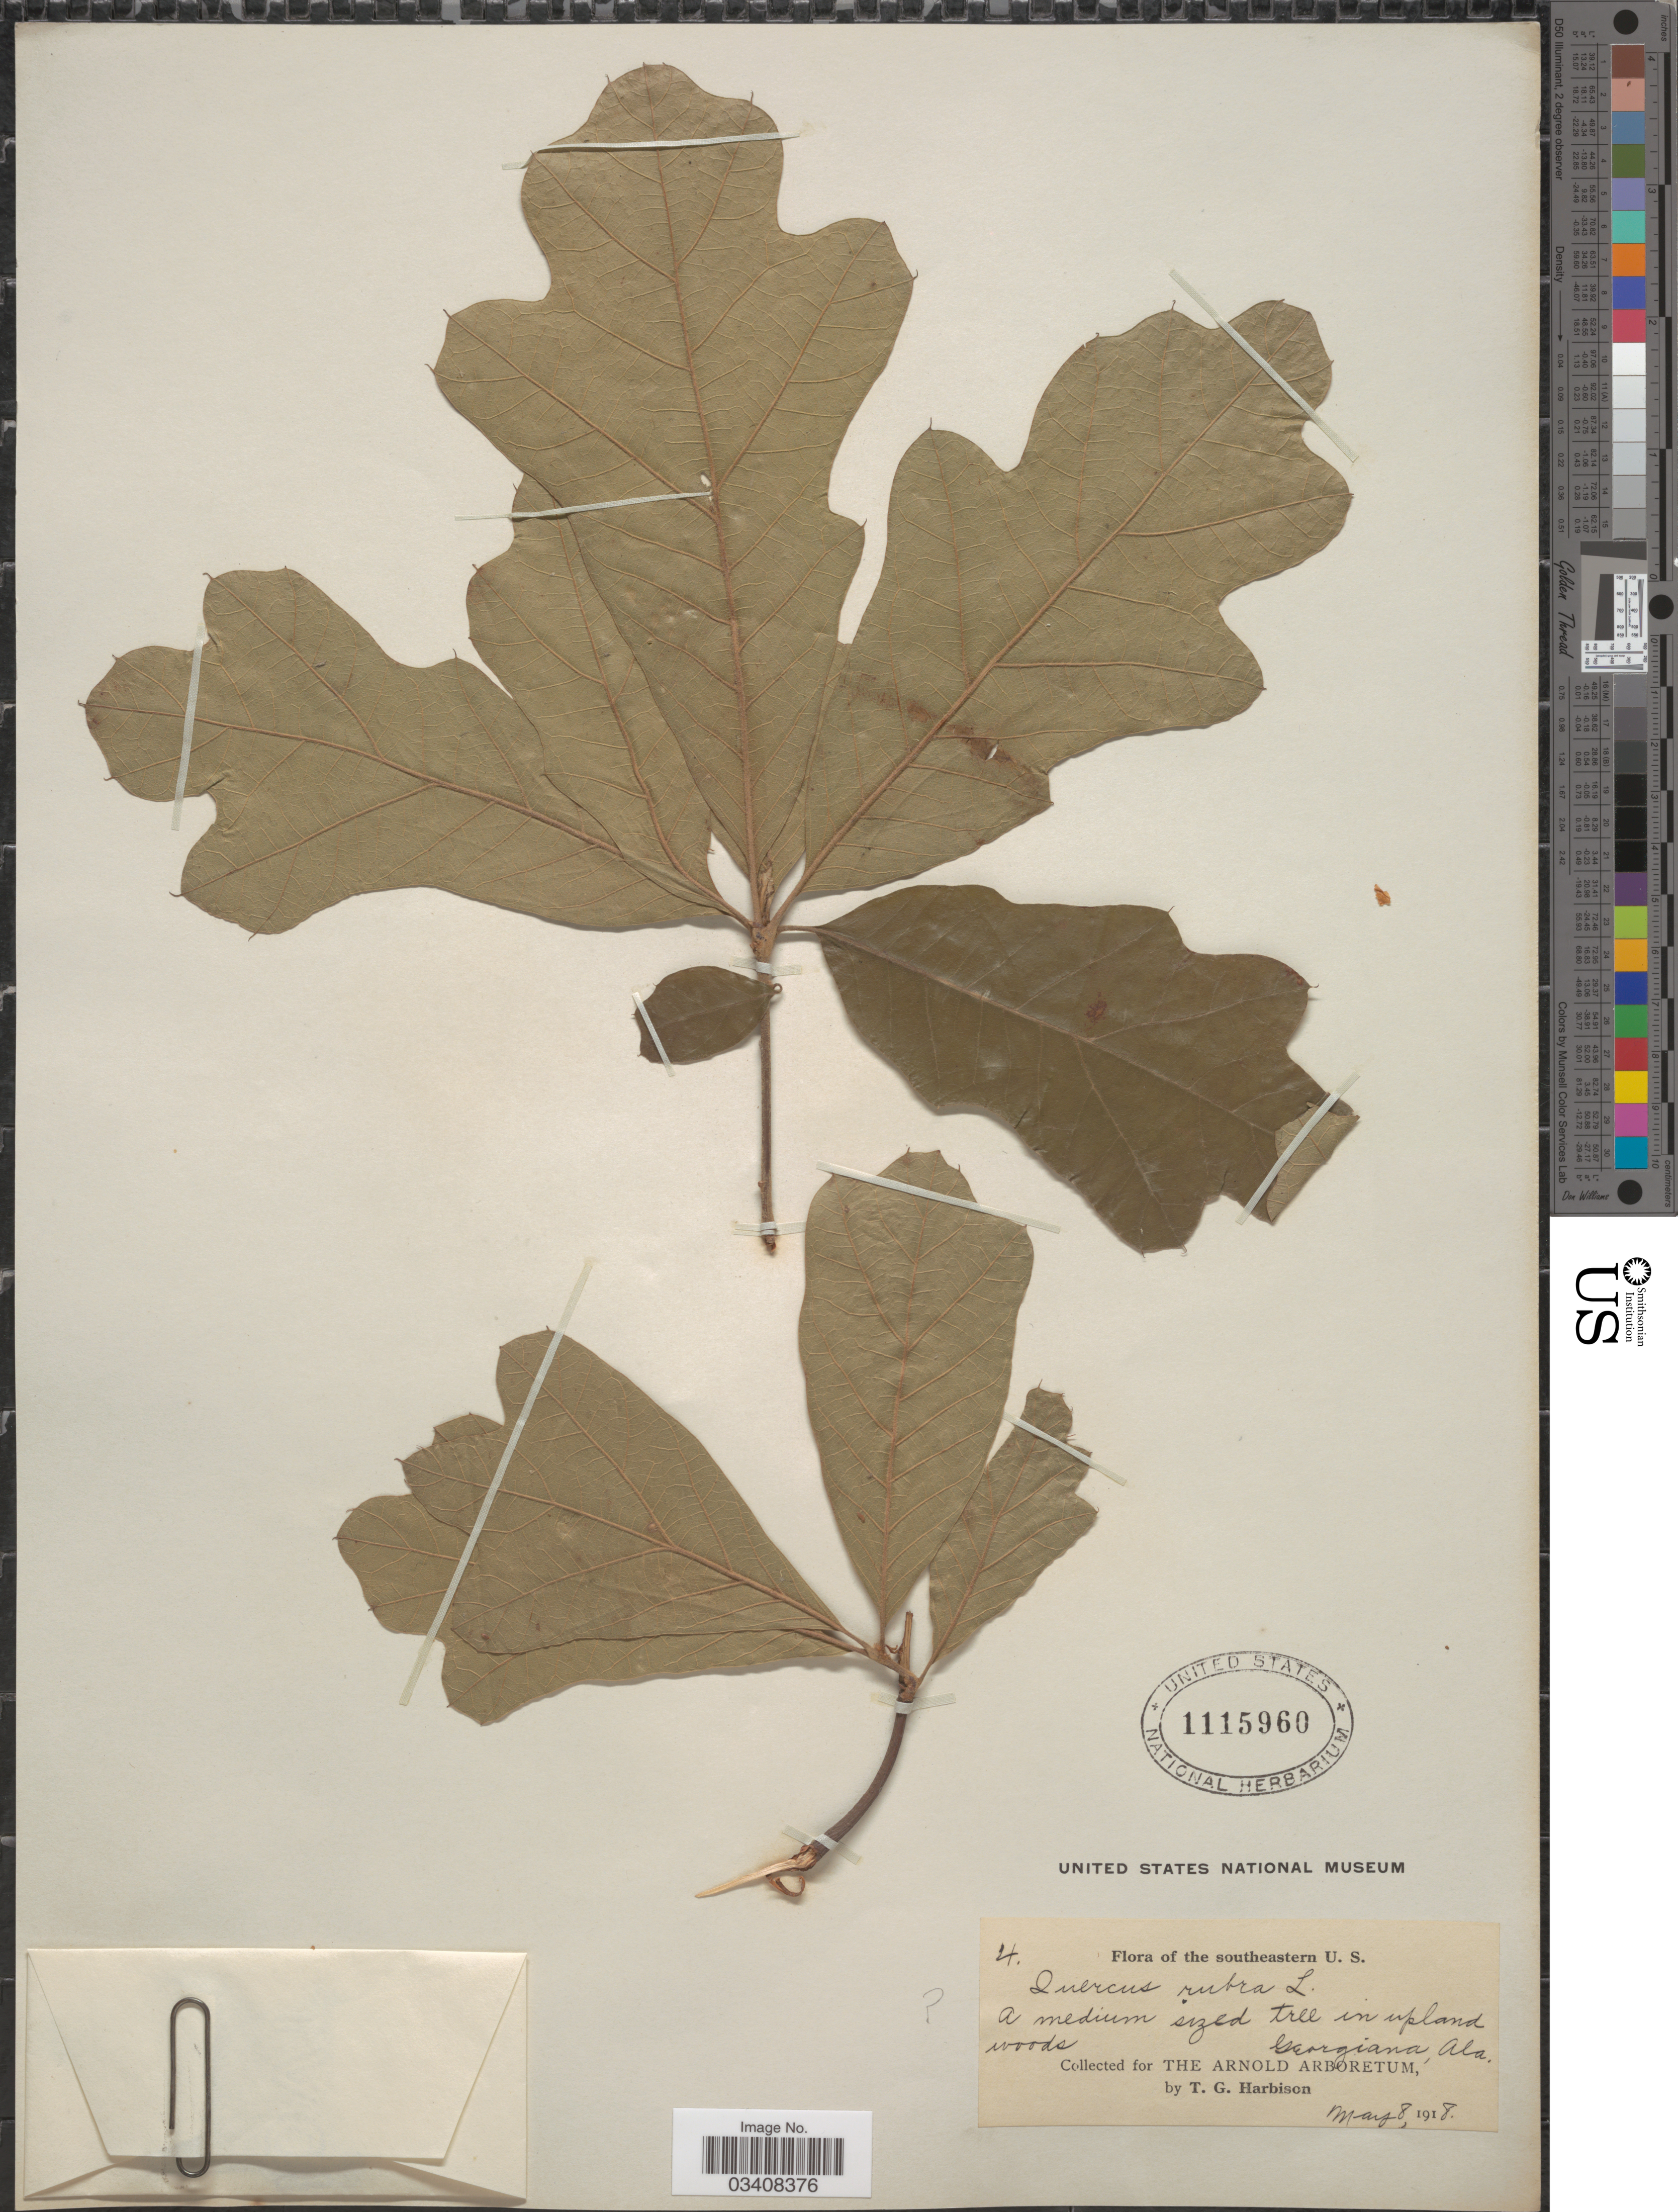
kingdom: Plantae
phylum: Tracheophyta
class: Magnoliopsida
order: Fagales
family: Fagaceae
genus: Quercus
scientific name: Quercus rubra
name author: L.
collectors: T. Harbison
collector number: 4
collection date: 1918-05-08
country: United States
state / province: Alabama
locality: The Southeastern U.S. Georgiana.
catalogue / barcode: US 1115960